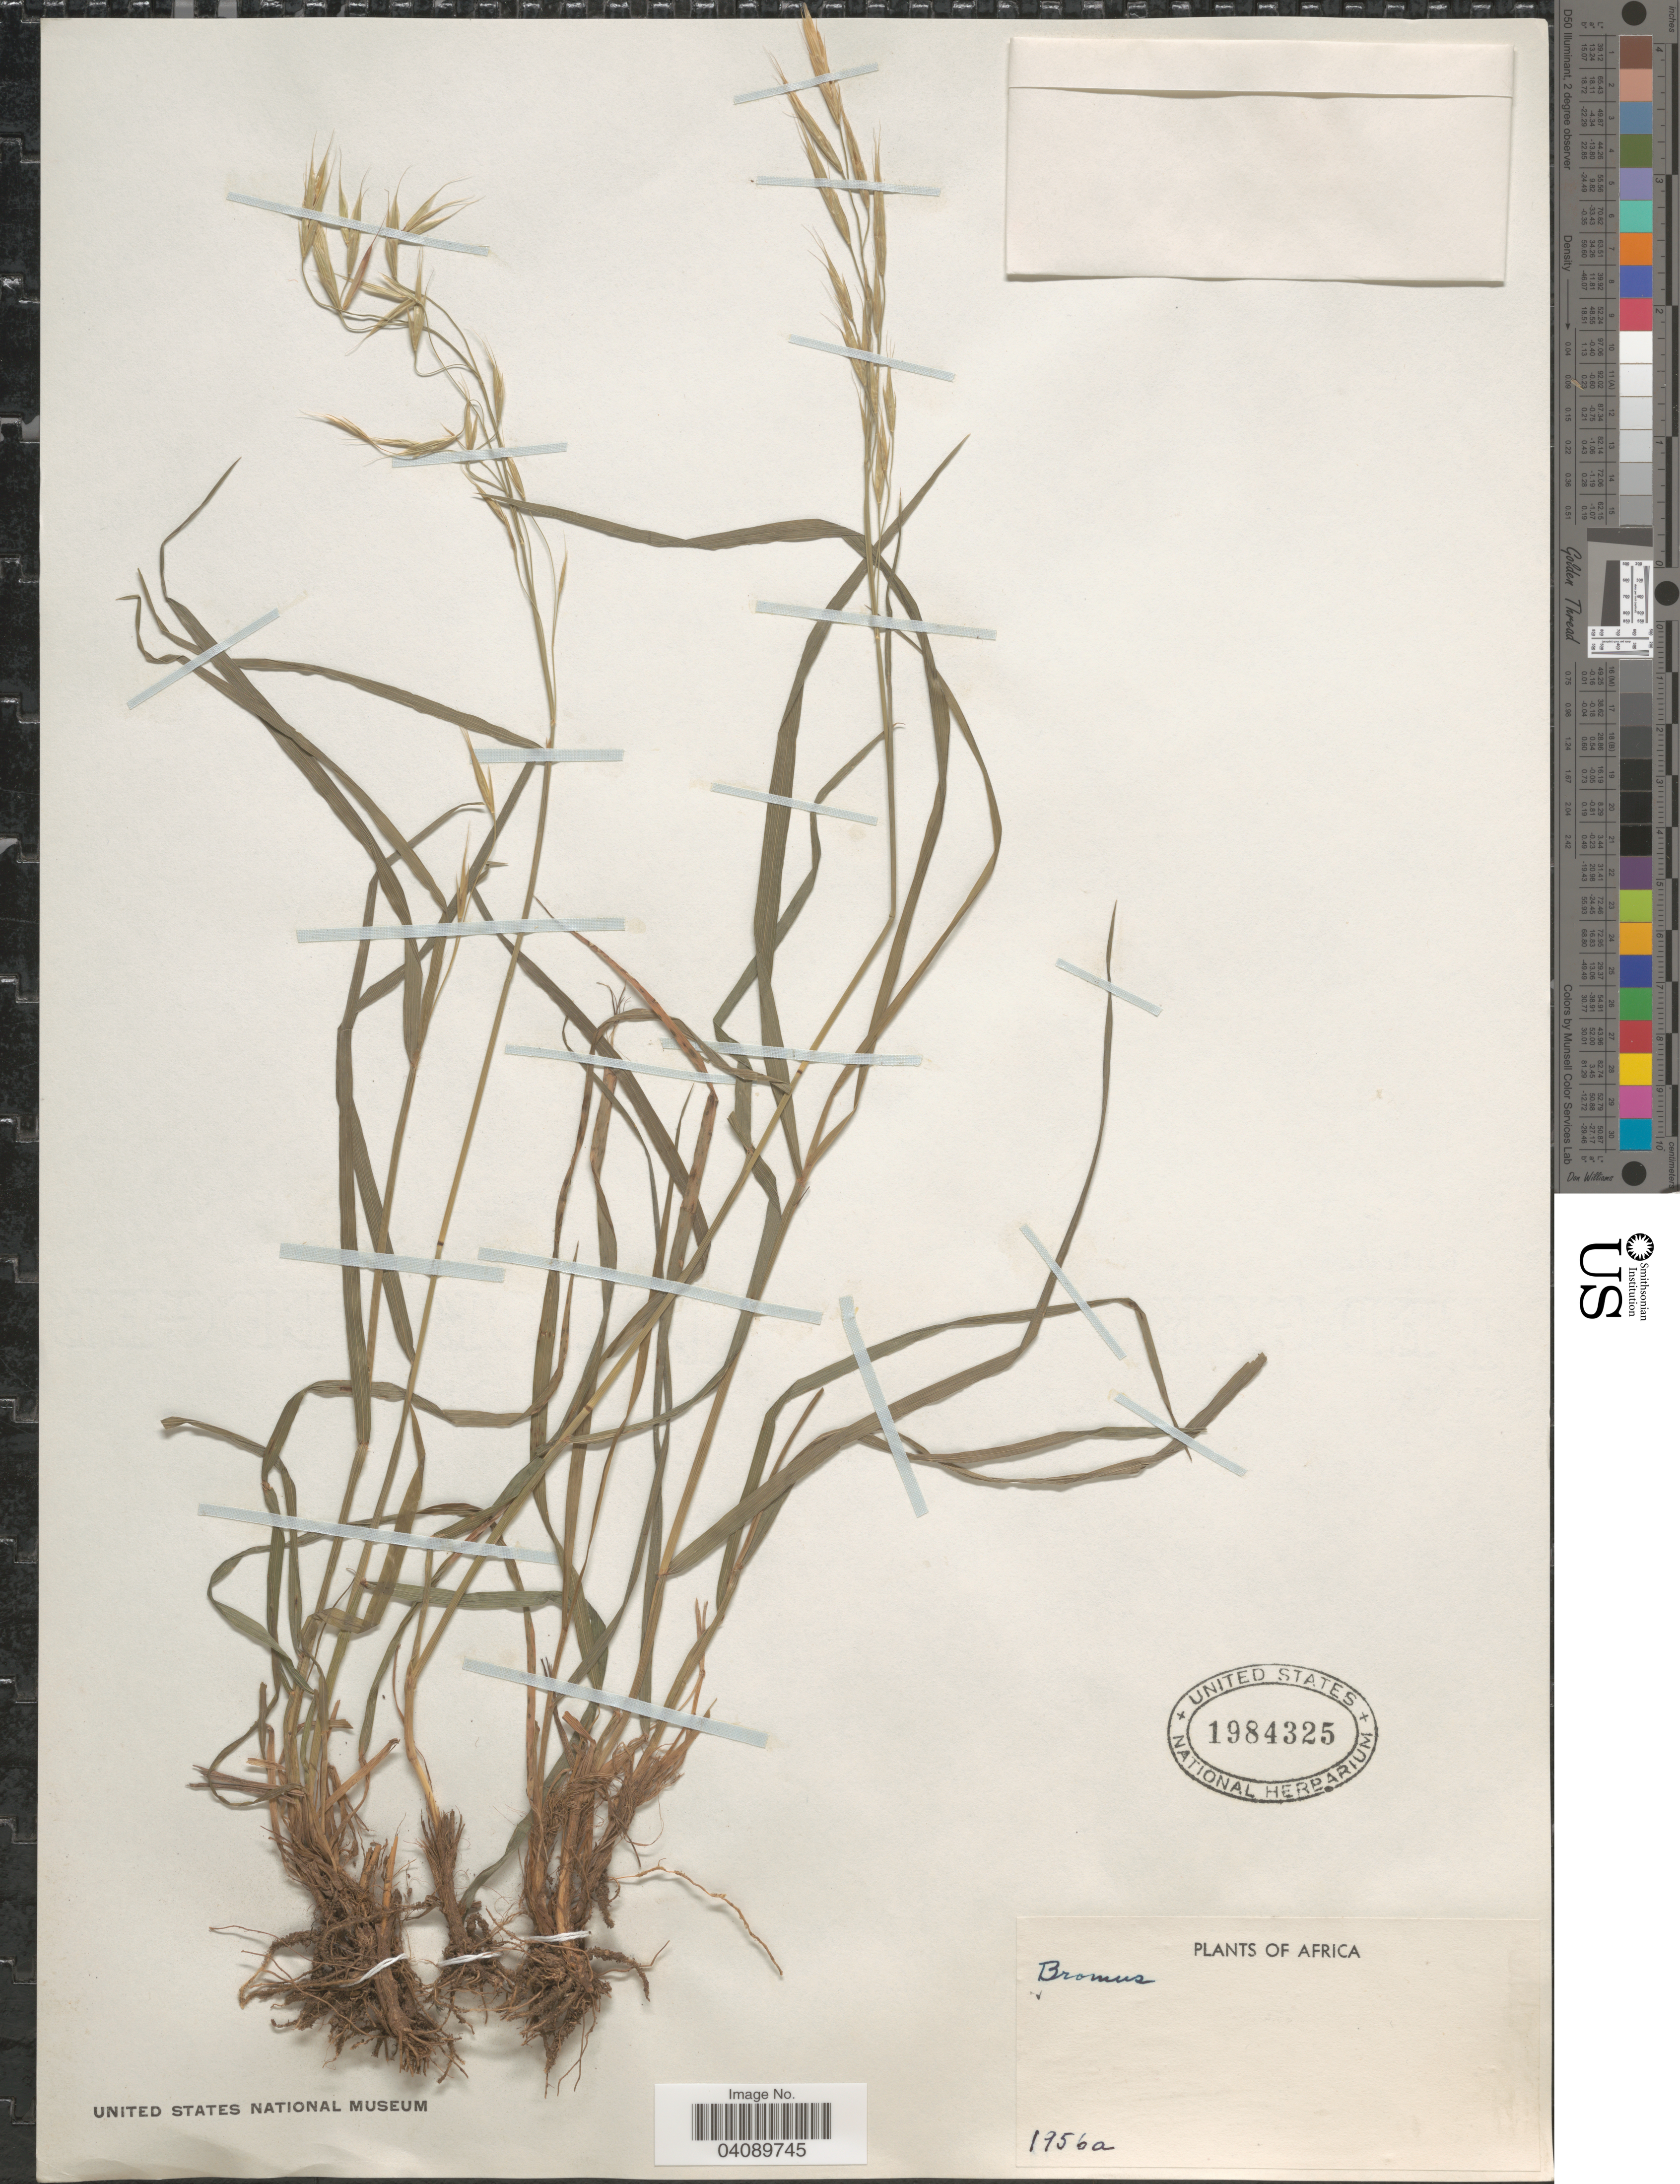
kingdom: Plantae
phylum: Tracheophyta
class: Liliopsida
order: Poales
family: Poaceae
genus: Bromus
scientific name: Bromus sp.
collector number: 1956a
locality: Africa.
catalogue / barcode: US 1984325